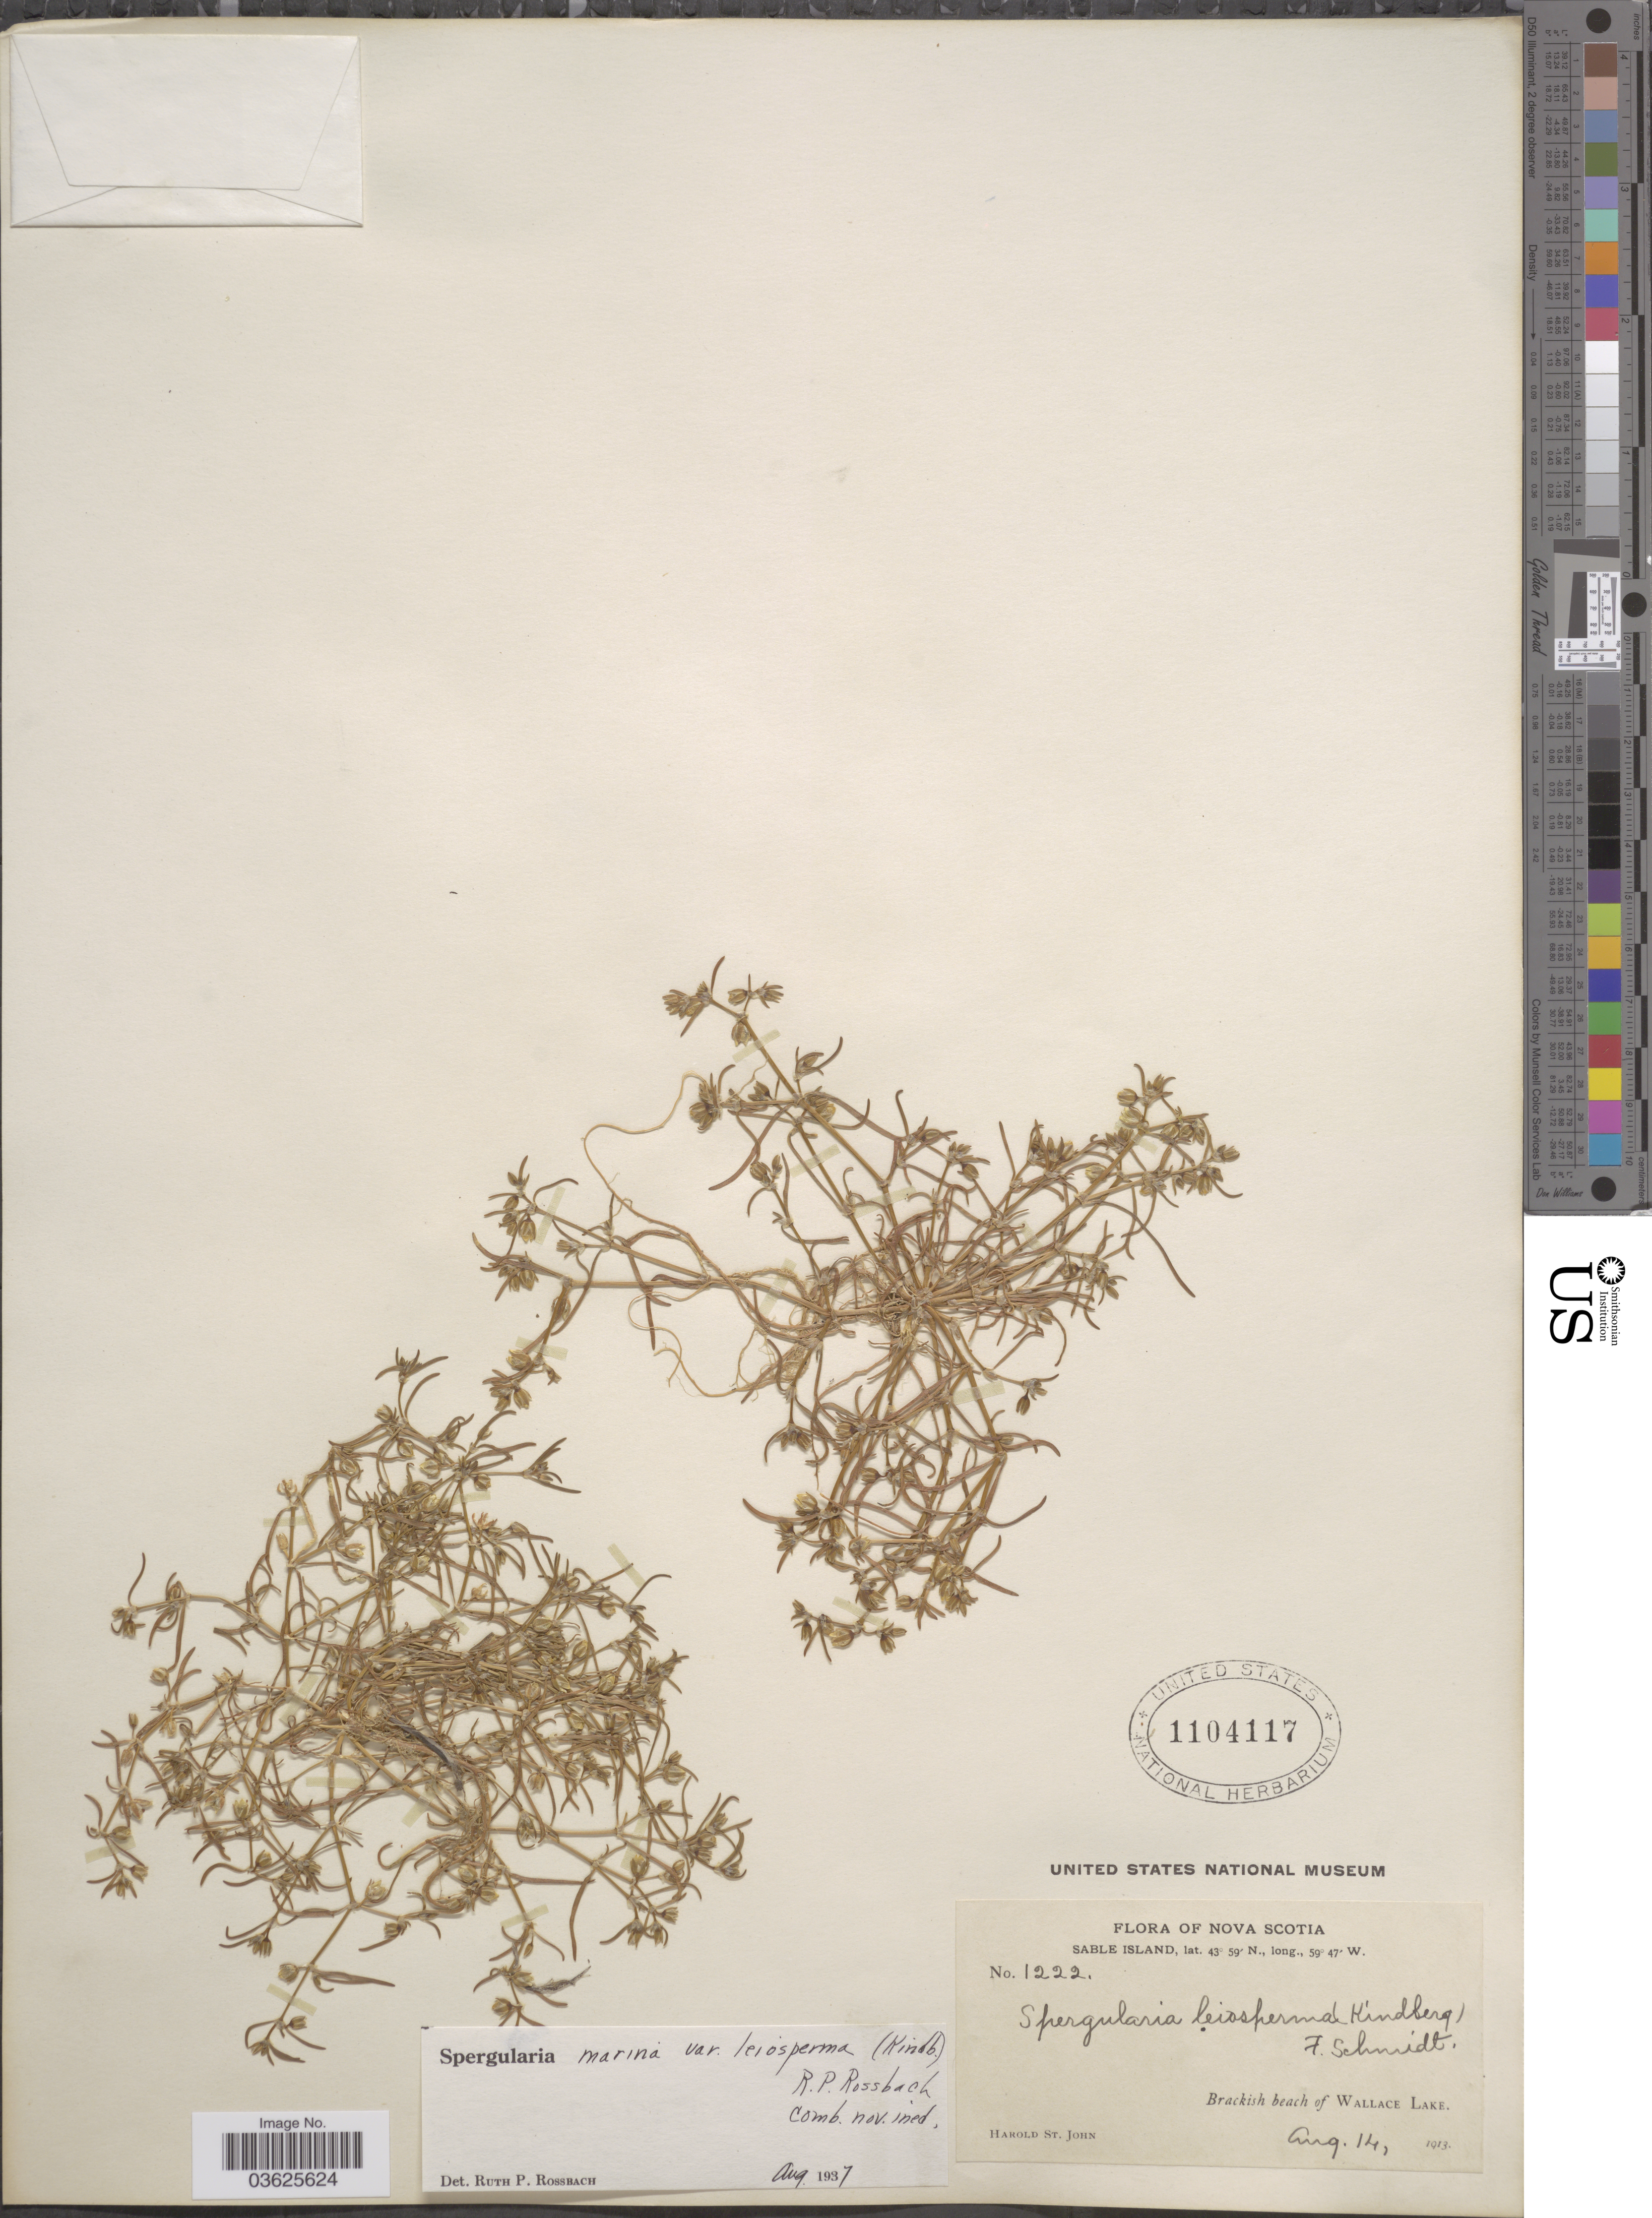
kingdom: Plantae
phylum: Tracheophyta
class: Magnoliopsida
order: Caryophyllales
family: Caryophyllaceae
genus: Spergularia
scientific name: Spergularia marina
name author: (L.) Griseb.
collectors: H. St. John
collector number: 1222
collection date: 1913-08-14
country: Canada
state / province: Nova Scotia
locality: Sable Island. Brackis beach of Wallace Lake.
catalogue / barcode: US 1104117